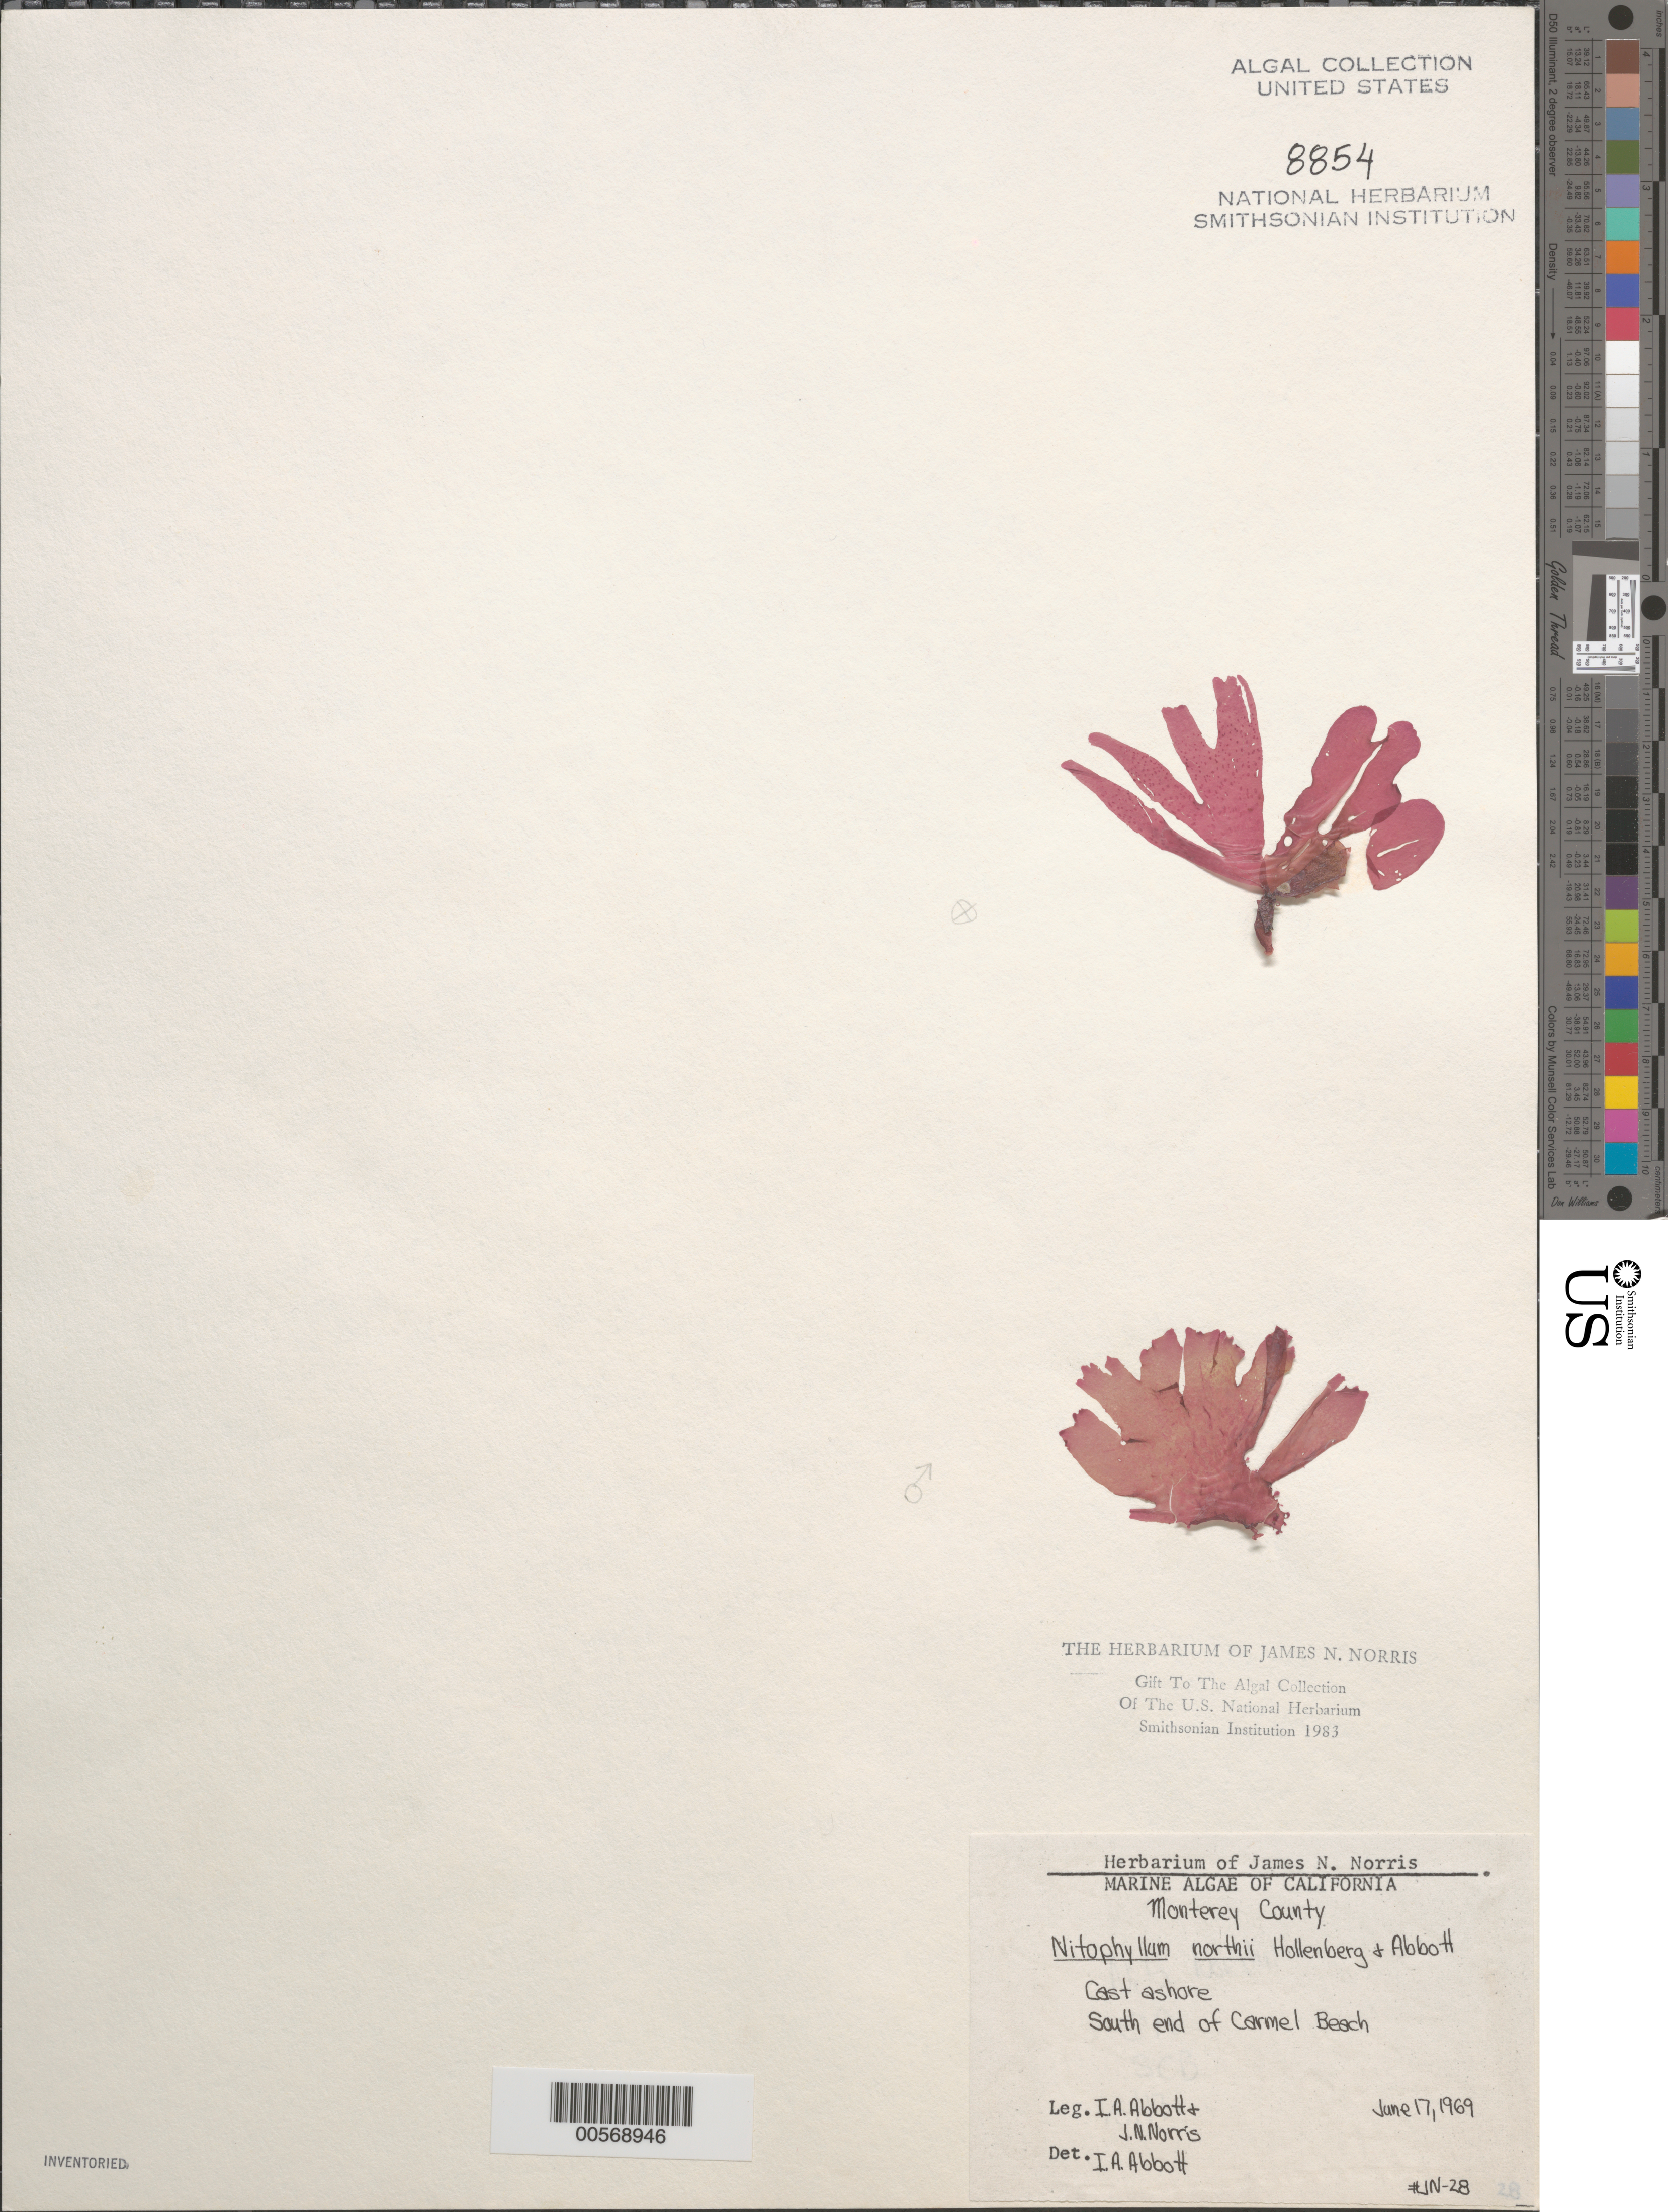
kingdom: Plantae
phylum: Rhodophyta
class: Florideophyceae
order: Ceramiales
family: Delesseriaceae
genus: Nitophyllum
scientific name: Nitophyllum northii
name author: Hollenb. & I.A. Abbott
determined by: Abbott, Isabella A.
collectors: I. A. Abbott & J. N. Norris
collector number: JN-28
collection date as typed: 17 Jun 1969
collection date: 1969-06-17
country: United States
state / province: California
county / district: Monterey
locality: Carmel Beach, south end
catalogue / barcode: US 8854